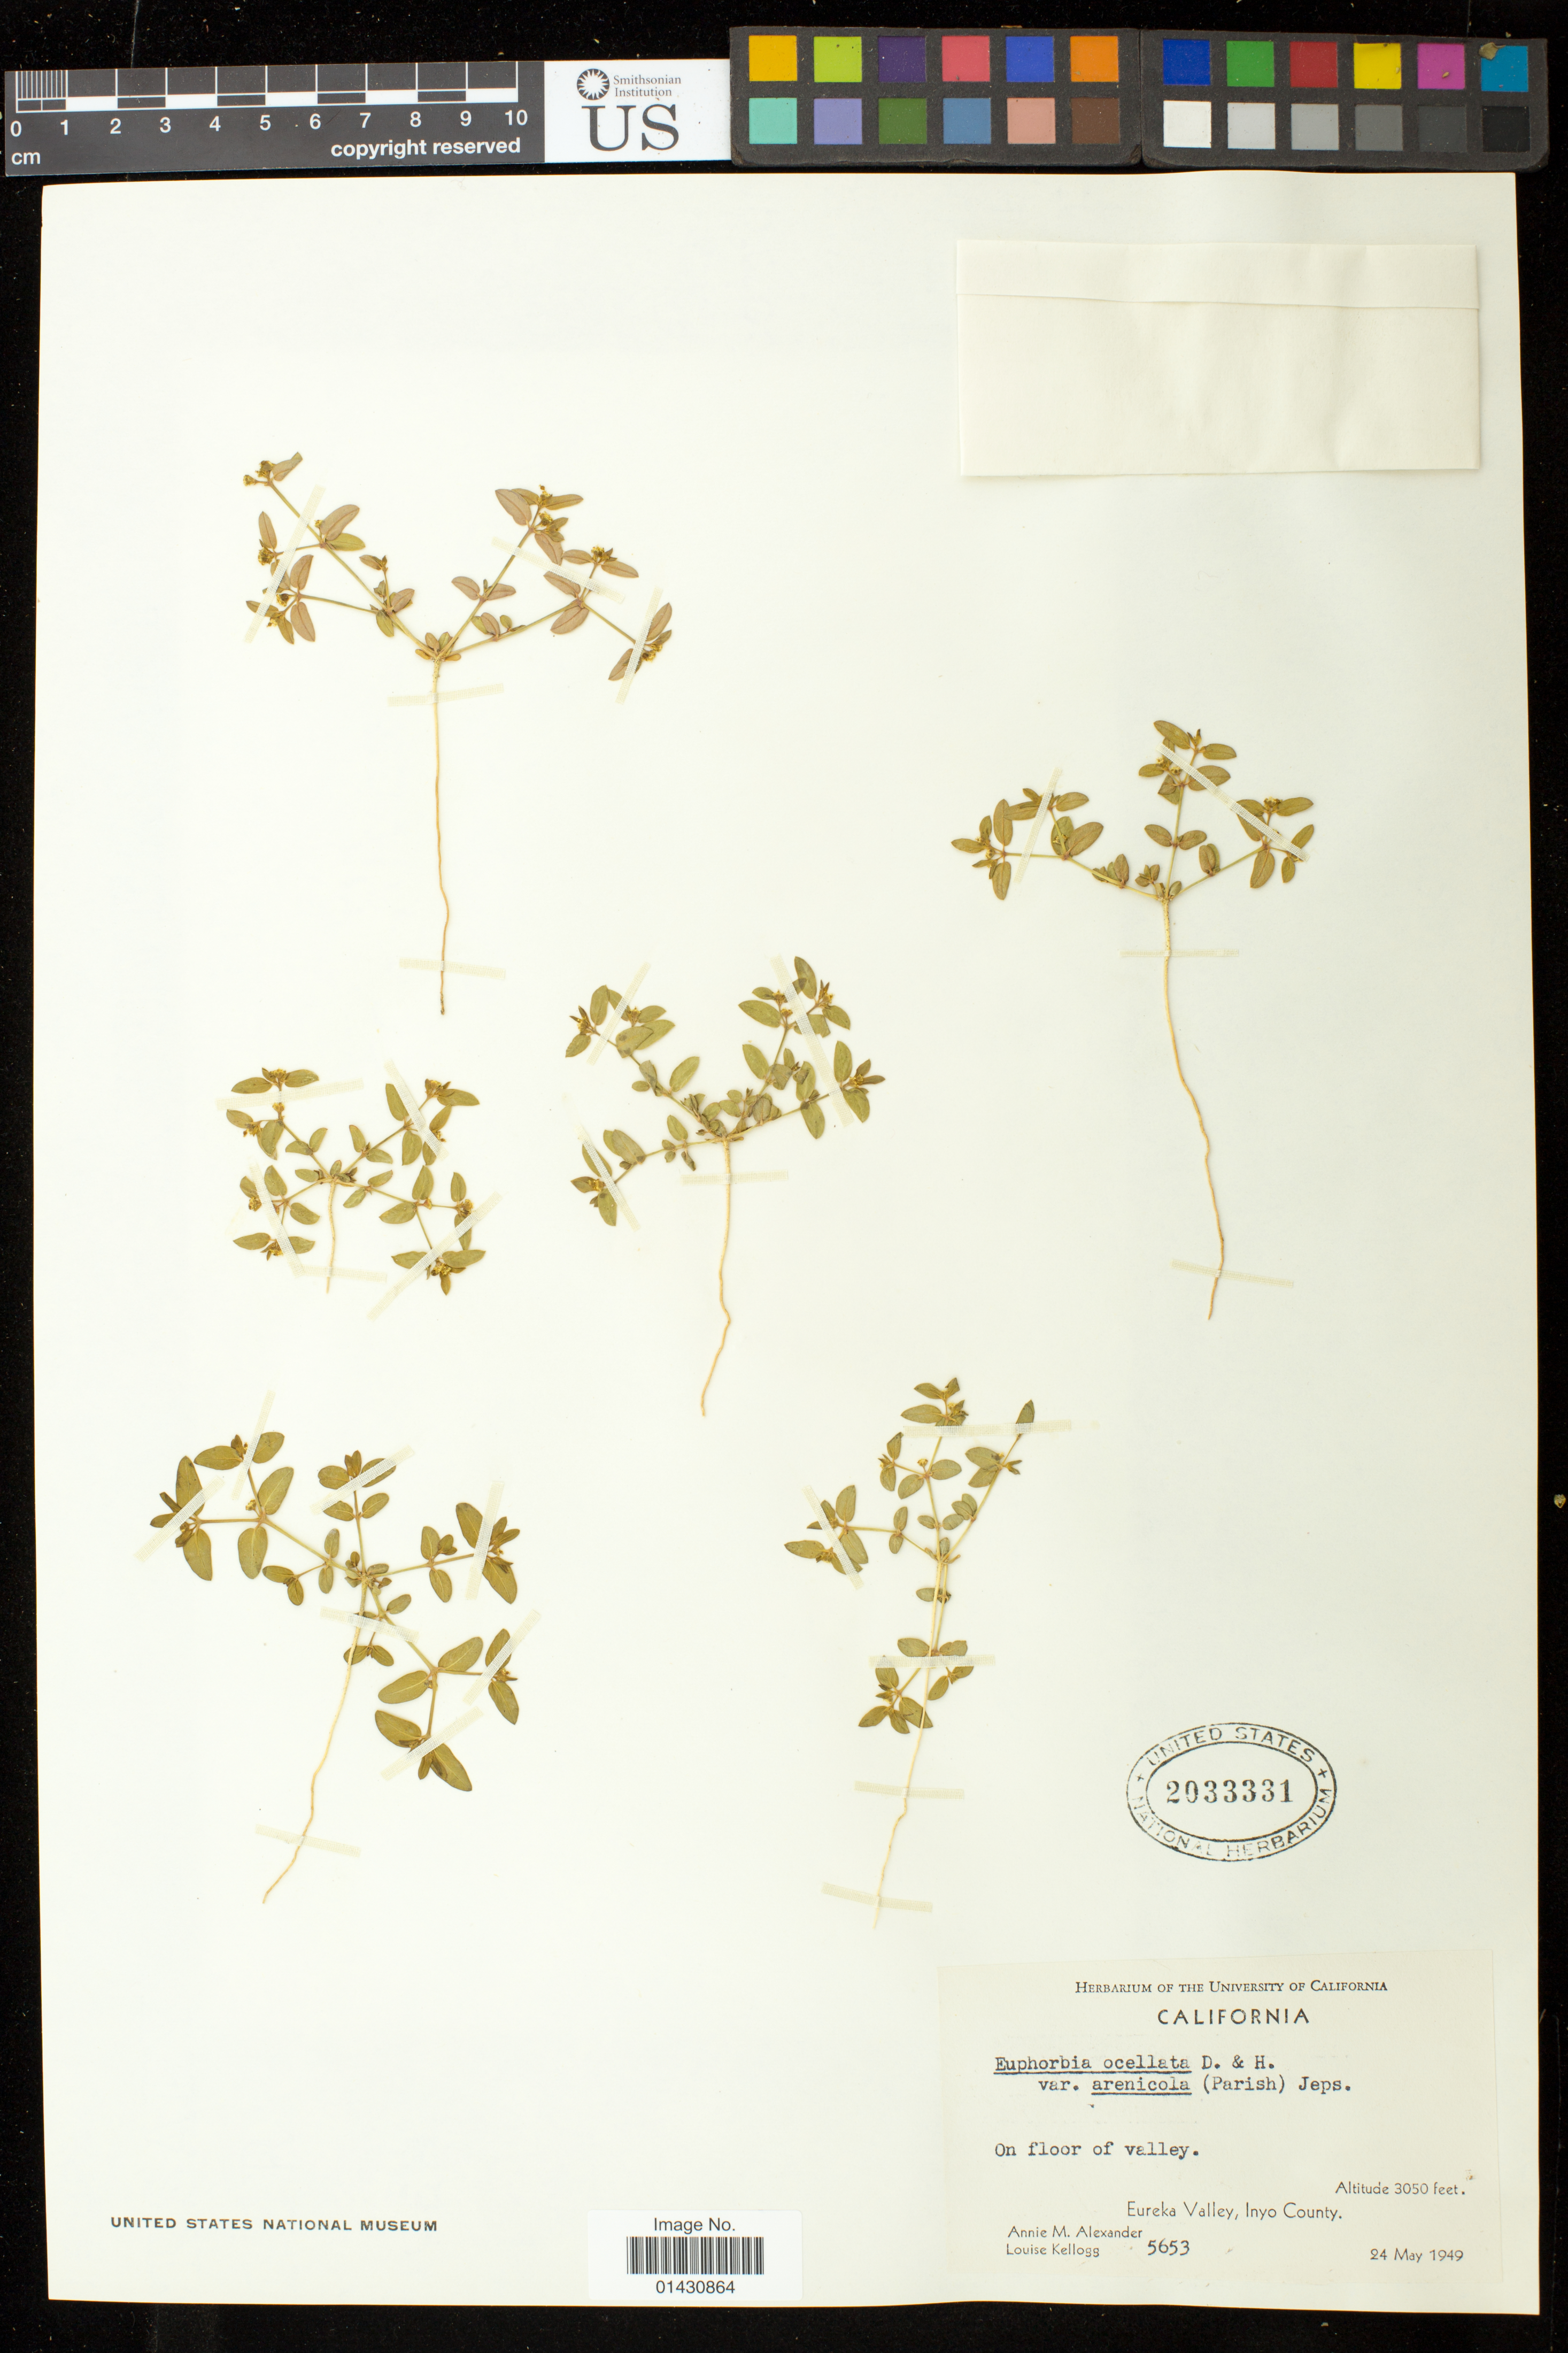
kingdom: Plantae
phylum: Tracheophyta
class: Magnoliopsida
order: Malpighiales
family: Euphorbiaceae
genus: Euphorbia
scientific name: Euphorbia ocellata subsp. arenicola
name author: (Parish) Oudejans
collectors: A. M. Alexander & L. Kellogg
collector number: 5635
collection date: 1949-05-24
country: United States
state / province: California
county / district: Inyo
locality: Eureka Valley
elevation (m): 930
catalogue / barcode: US 2033331